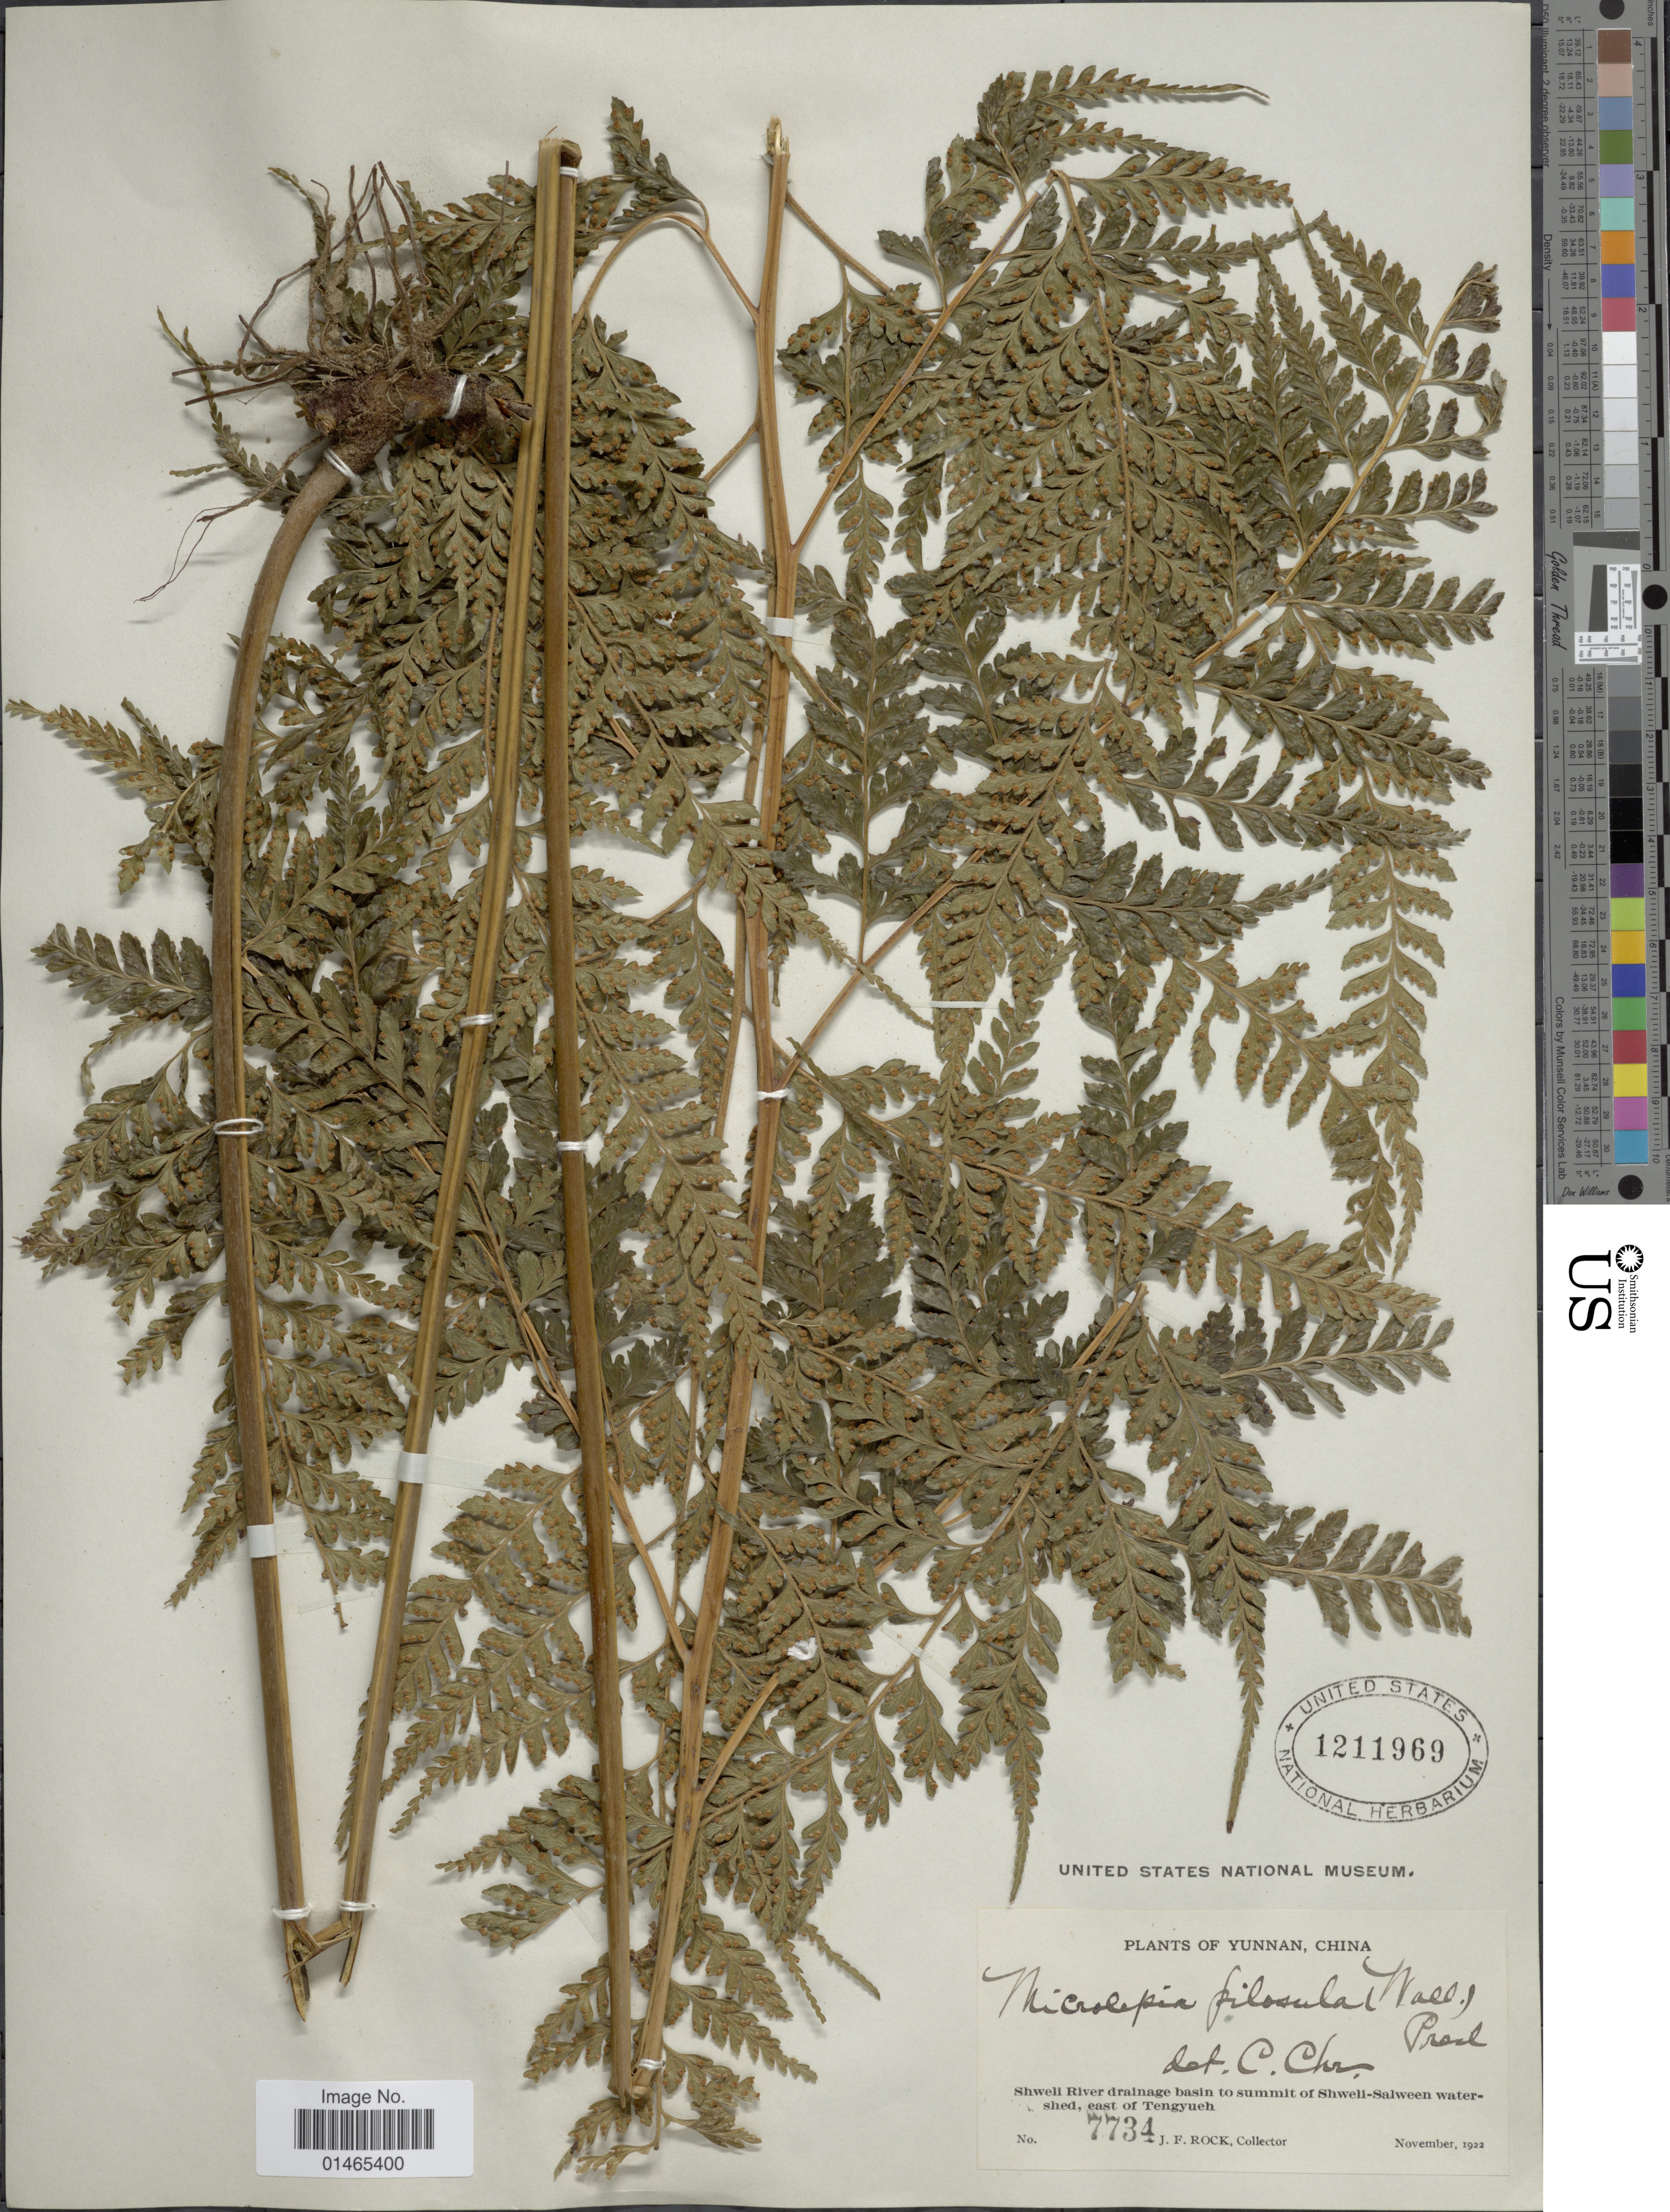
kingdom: Plantae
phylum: Tracheophyta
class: Polypodiopsida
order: Polypodiales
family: Dennstaedtiaceae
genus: Microlepia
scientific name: Microlepia dubia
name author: (Roxb.) C.V. Morton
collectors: J. Rock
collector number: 7734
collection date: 1922-11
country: China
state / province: Yunnan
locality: Shweli River basin to summit of Shweli-Salween water-shed, east of Tengyueh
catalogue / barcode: US 1211969